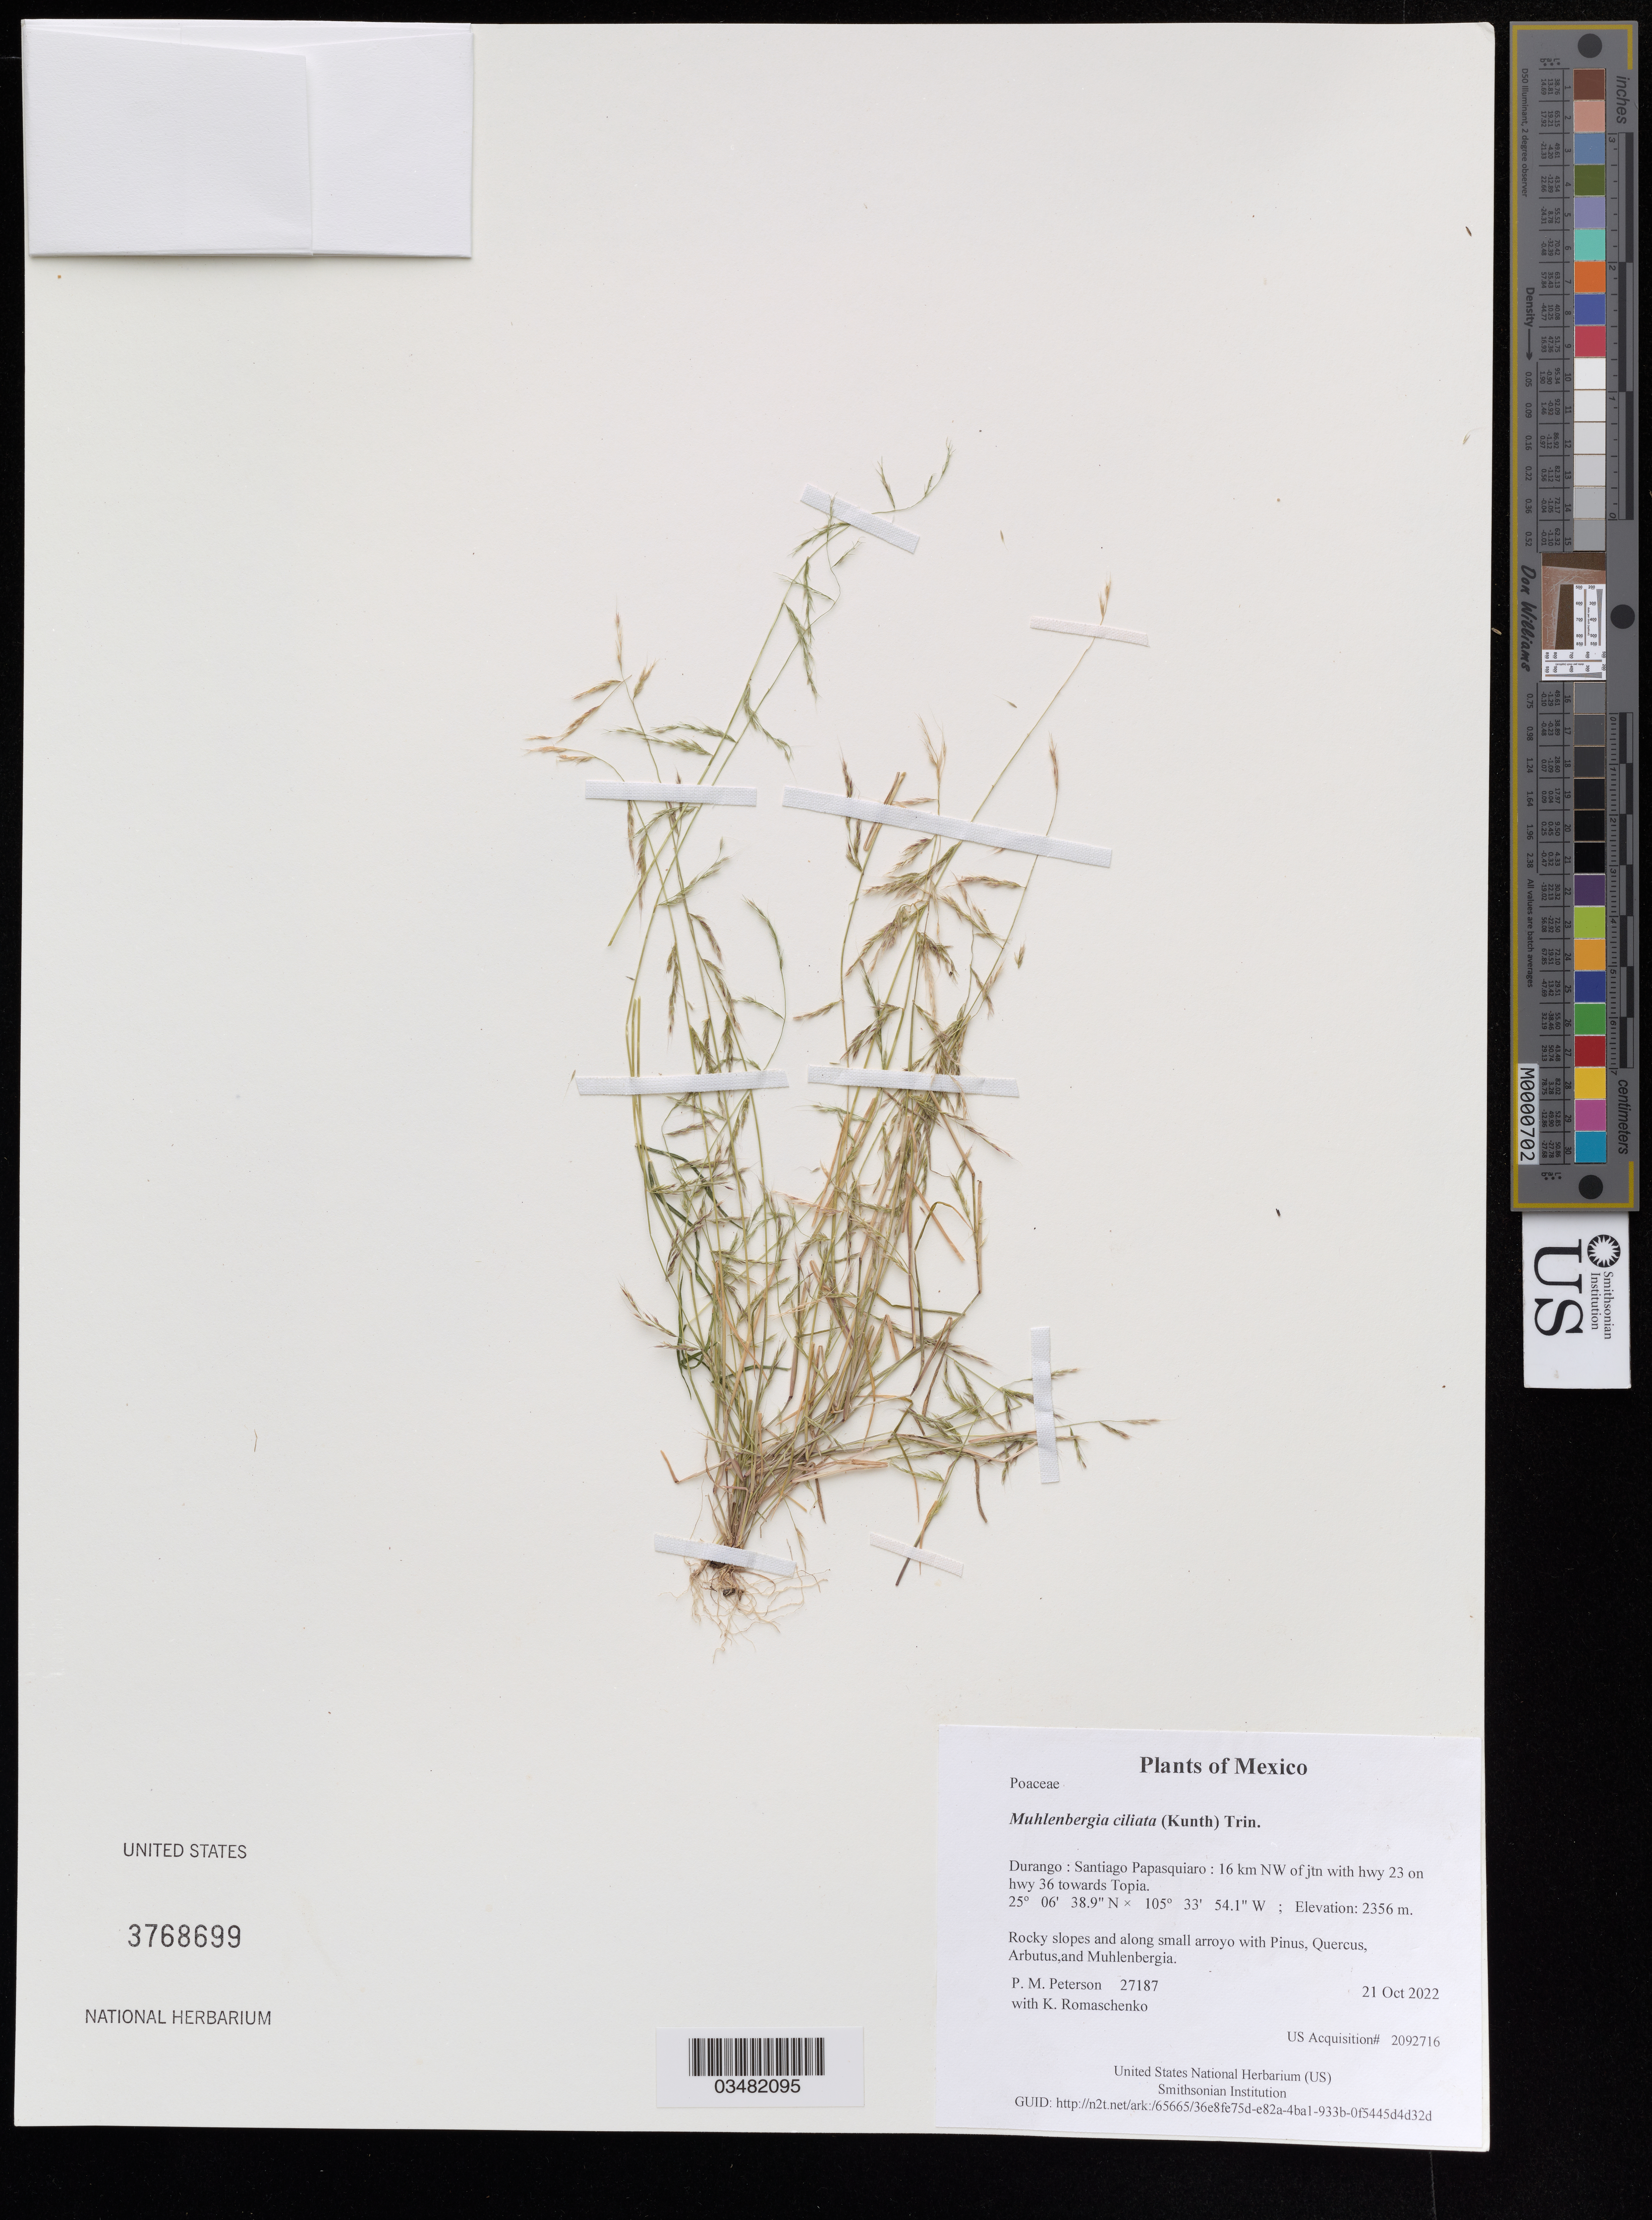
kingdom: Plantae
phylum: Tracheophyta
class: Liliopsida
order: Poales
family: Poaceae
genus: Muhlenbergia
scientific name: Muhlenbergia ciliata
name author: (Kunth) Trin.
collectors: P. M. Peterson & K. Romaschenko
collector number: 27187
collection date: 2022-10-21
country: México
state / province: Durango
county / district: Santiago Papasquiaro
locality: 16 km NW of jtn with hwy 23 on hwy 36 towards Topia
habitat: Rocky slopes and along small arroyo with Pinus, Quercus, Arbutus,and Muhlenbergia.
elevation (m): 2356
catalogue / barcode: US 3768699